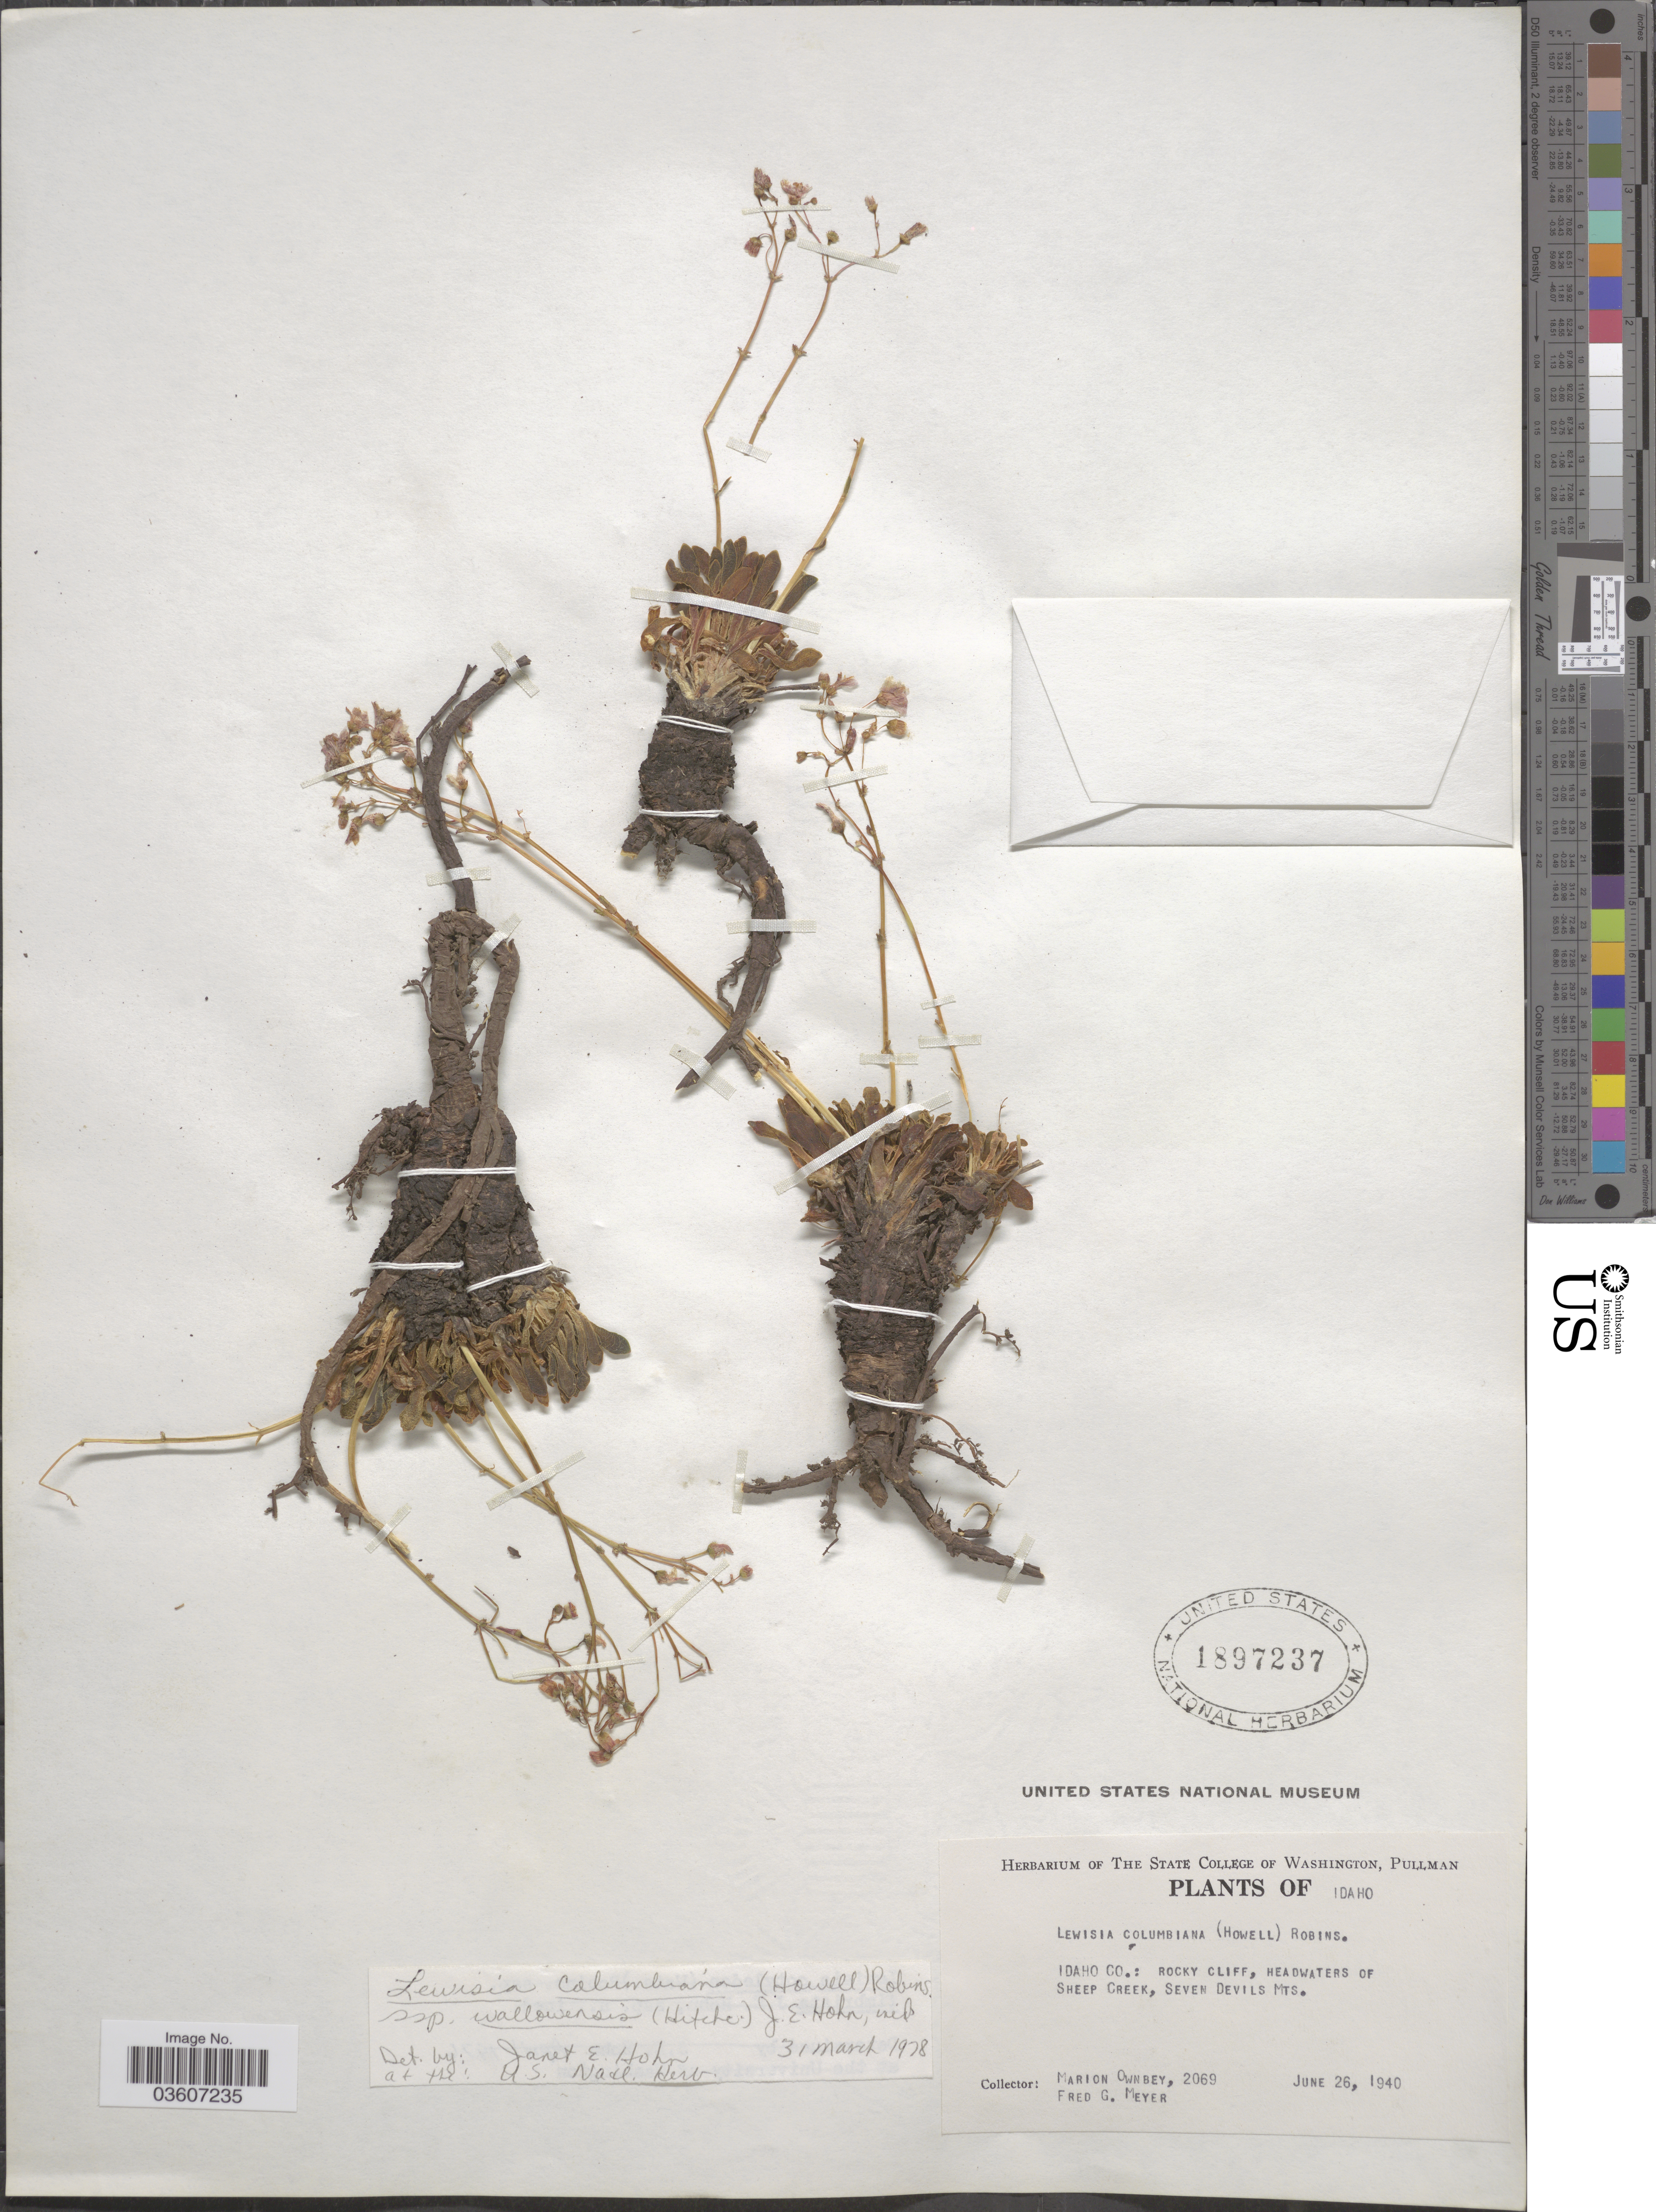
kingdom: Plantae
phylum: Tracheophyta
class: Magnoliopsida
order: Caryophyllales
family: Montiaceae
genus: Lewisia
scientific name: Lewisia columbiana var. wallowensis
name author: C.L. Hitchc.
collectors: M. Ownbey & F. Meyer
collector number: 2069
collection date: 1940-06-26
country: United States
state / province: Idaho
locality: Idaho Co.: Rocky cliff, headwaters of Sheep Creek, Seven Devils Mts.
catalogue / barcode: US 1897237